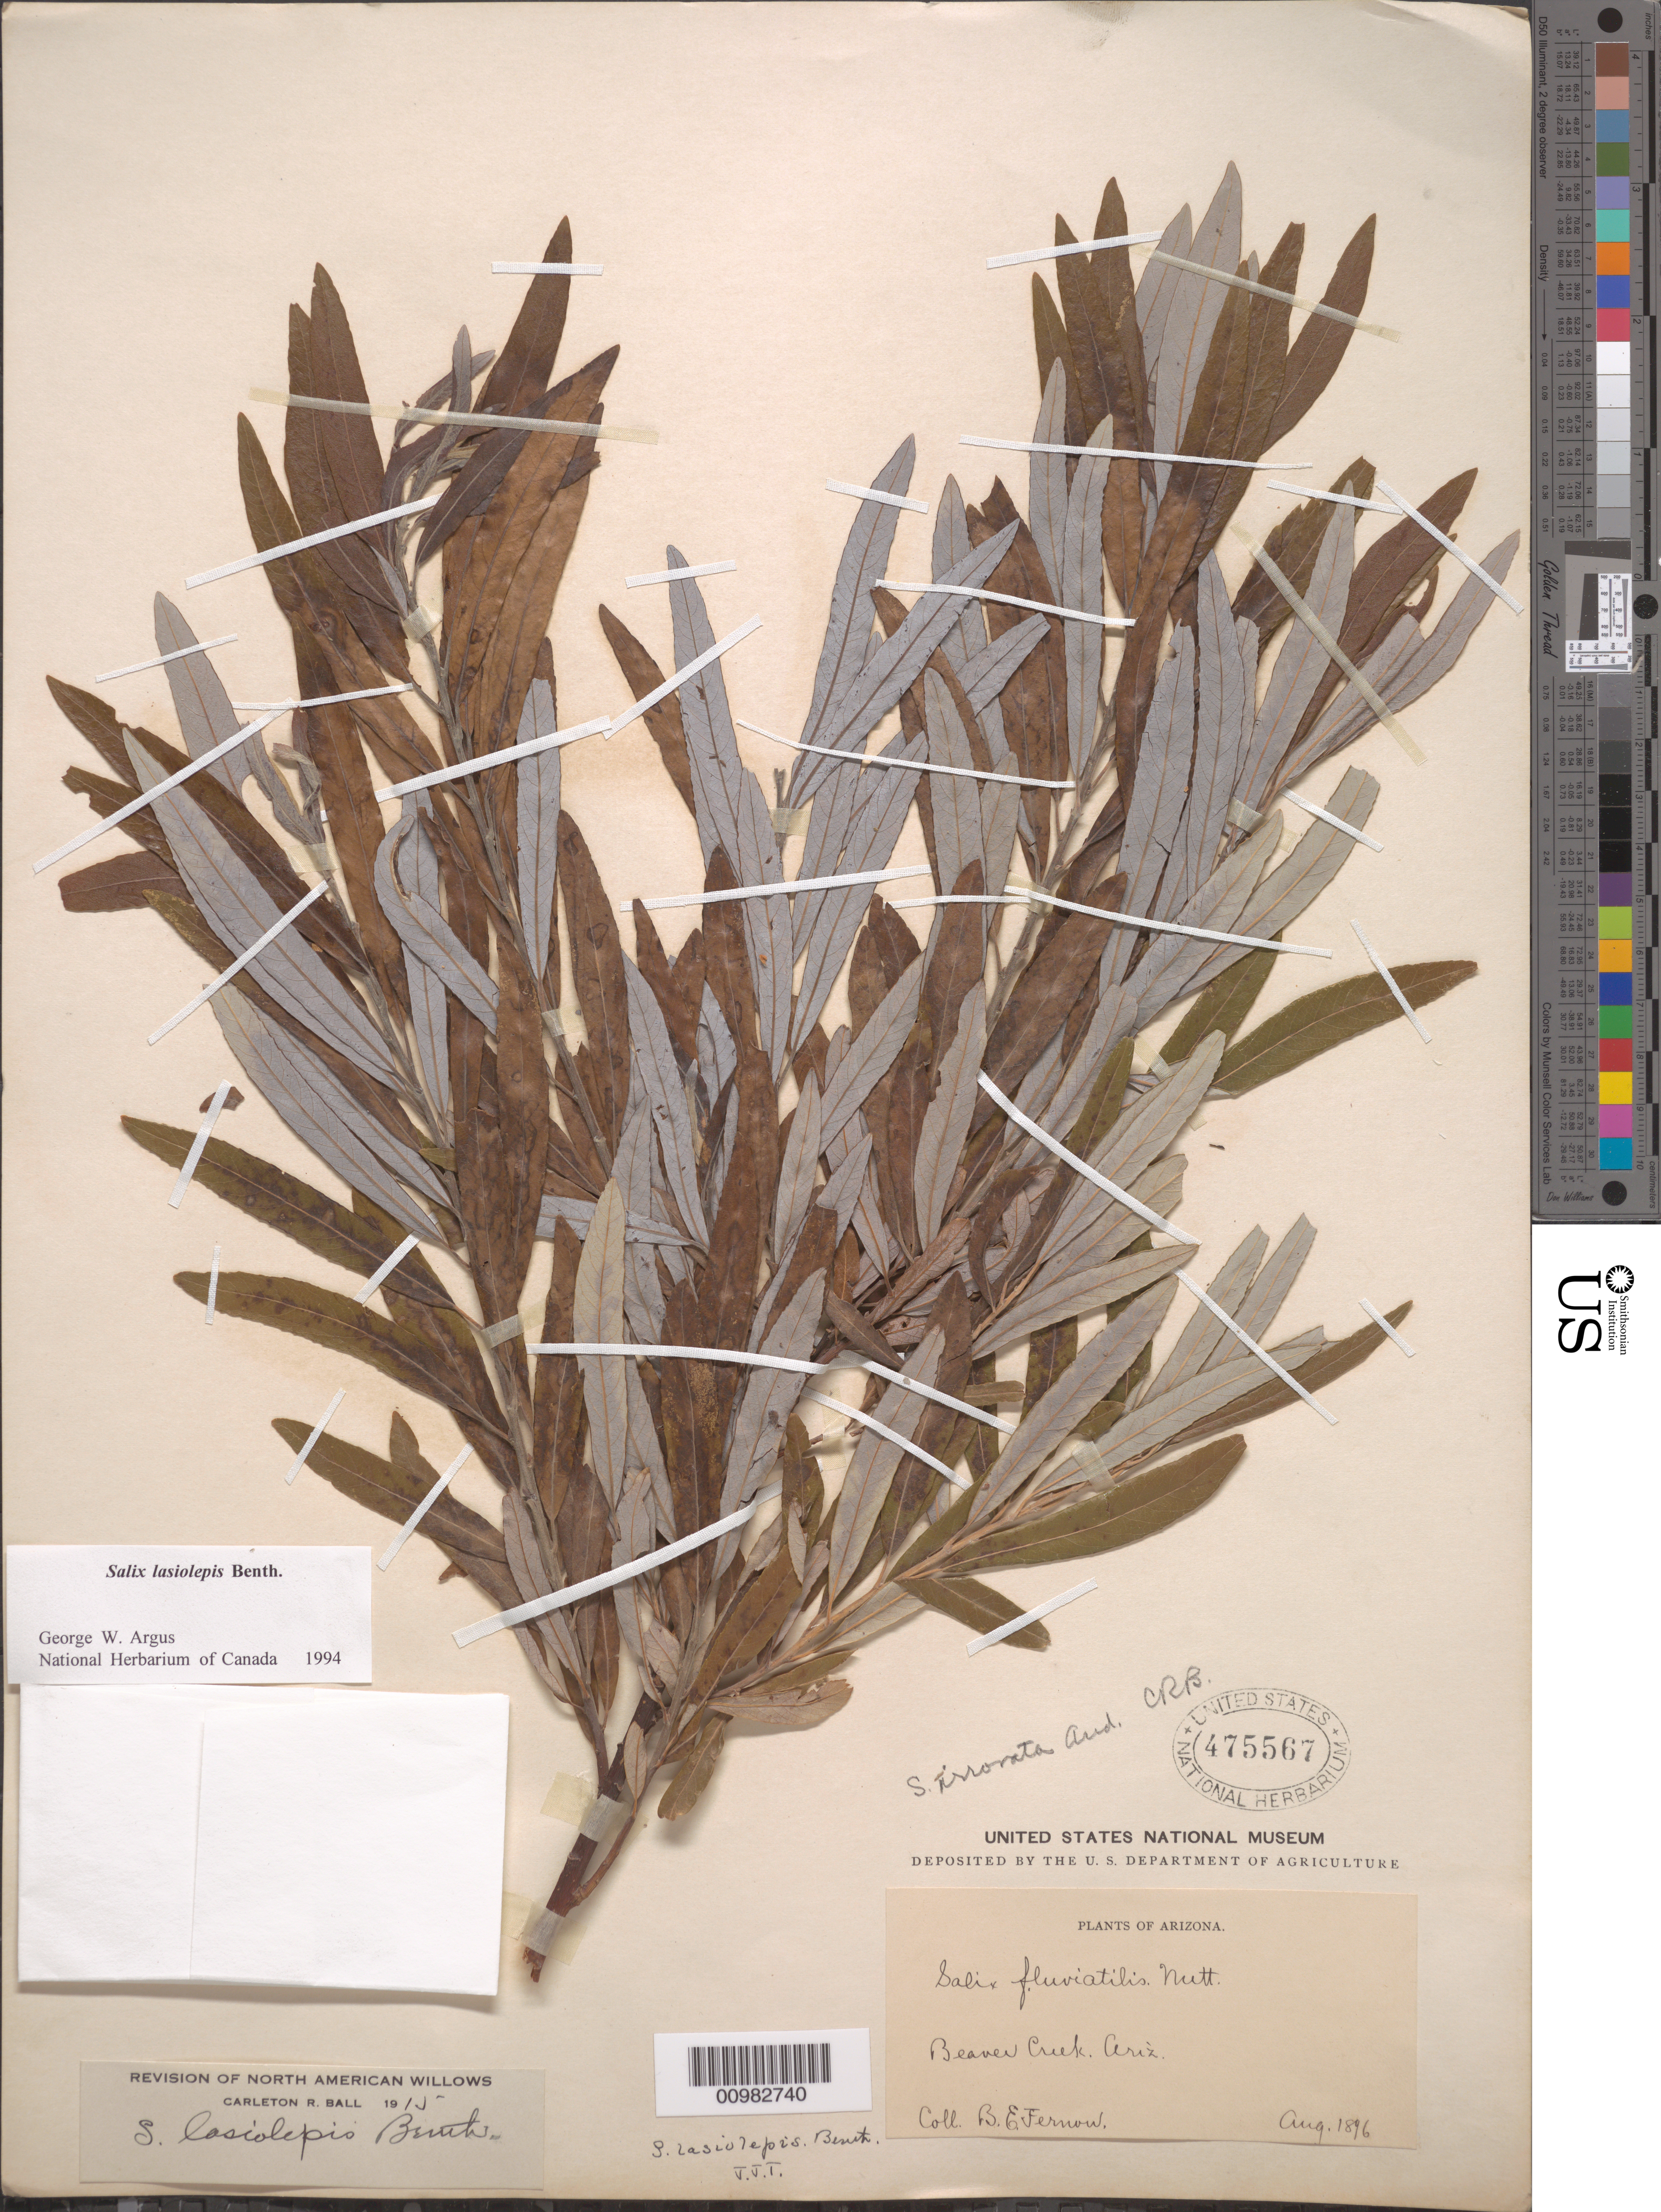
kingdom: Plantae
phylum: Tracheophyta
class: Magnoliopsida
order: Malpighiales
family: Salicaceae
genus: Salix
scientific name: Salix lasiolepis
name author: Benth.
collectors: B. Fernow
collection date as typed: Aug 1896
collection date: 1896-08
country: United States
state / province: Arizona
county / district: Yavapai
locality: Beaver Creek.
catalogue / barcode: US 475567